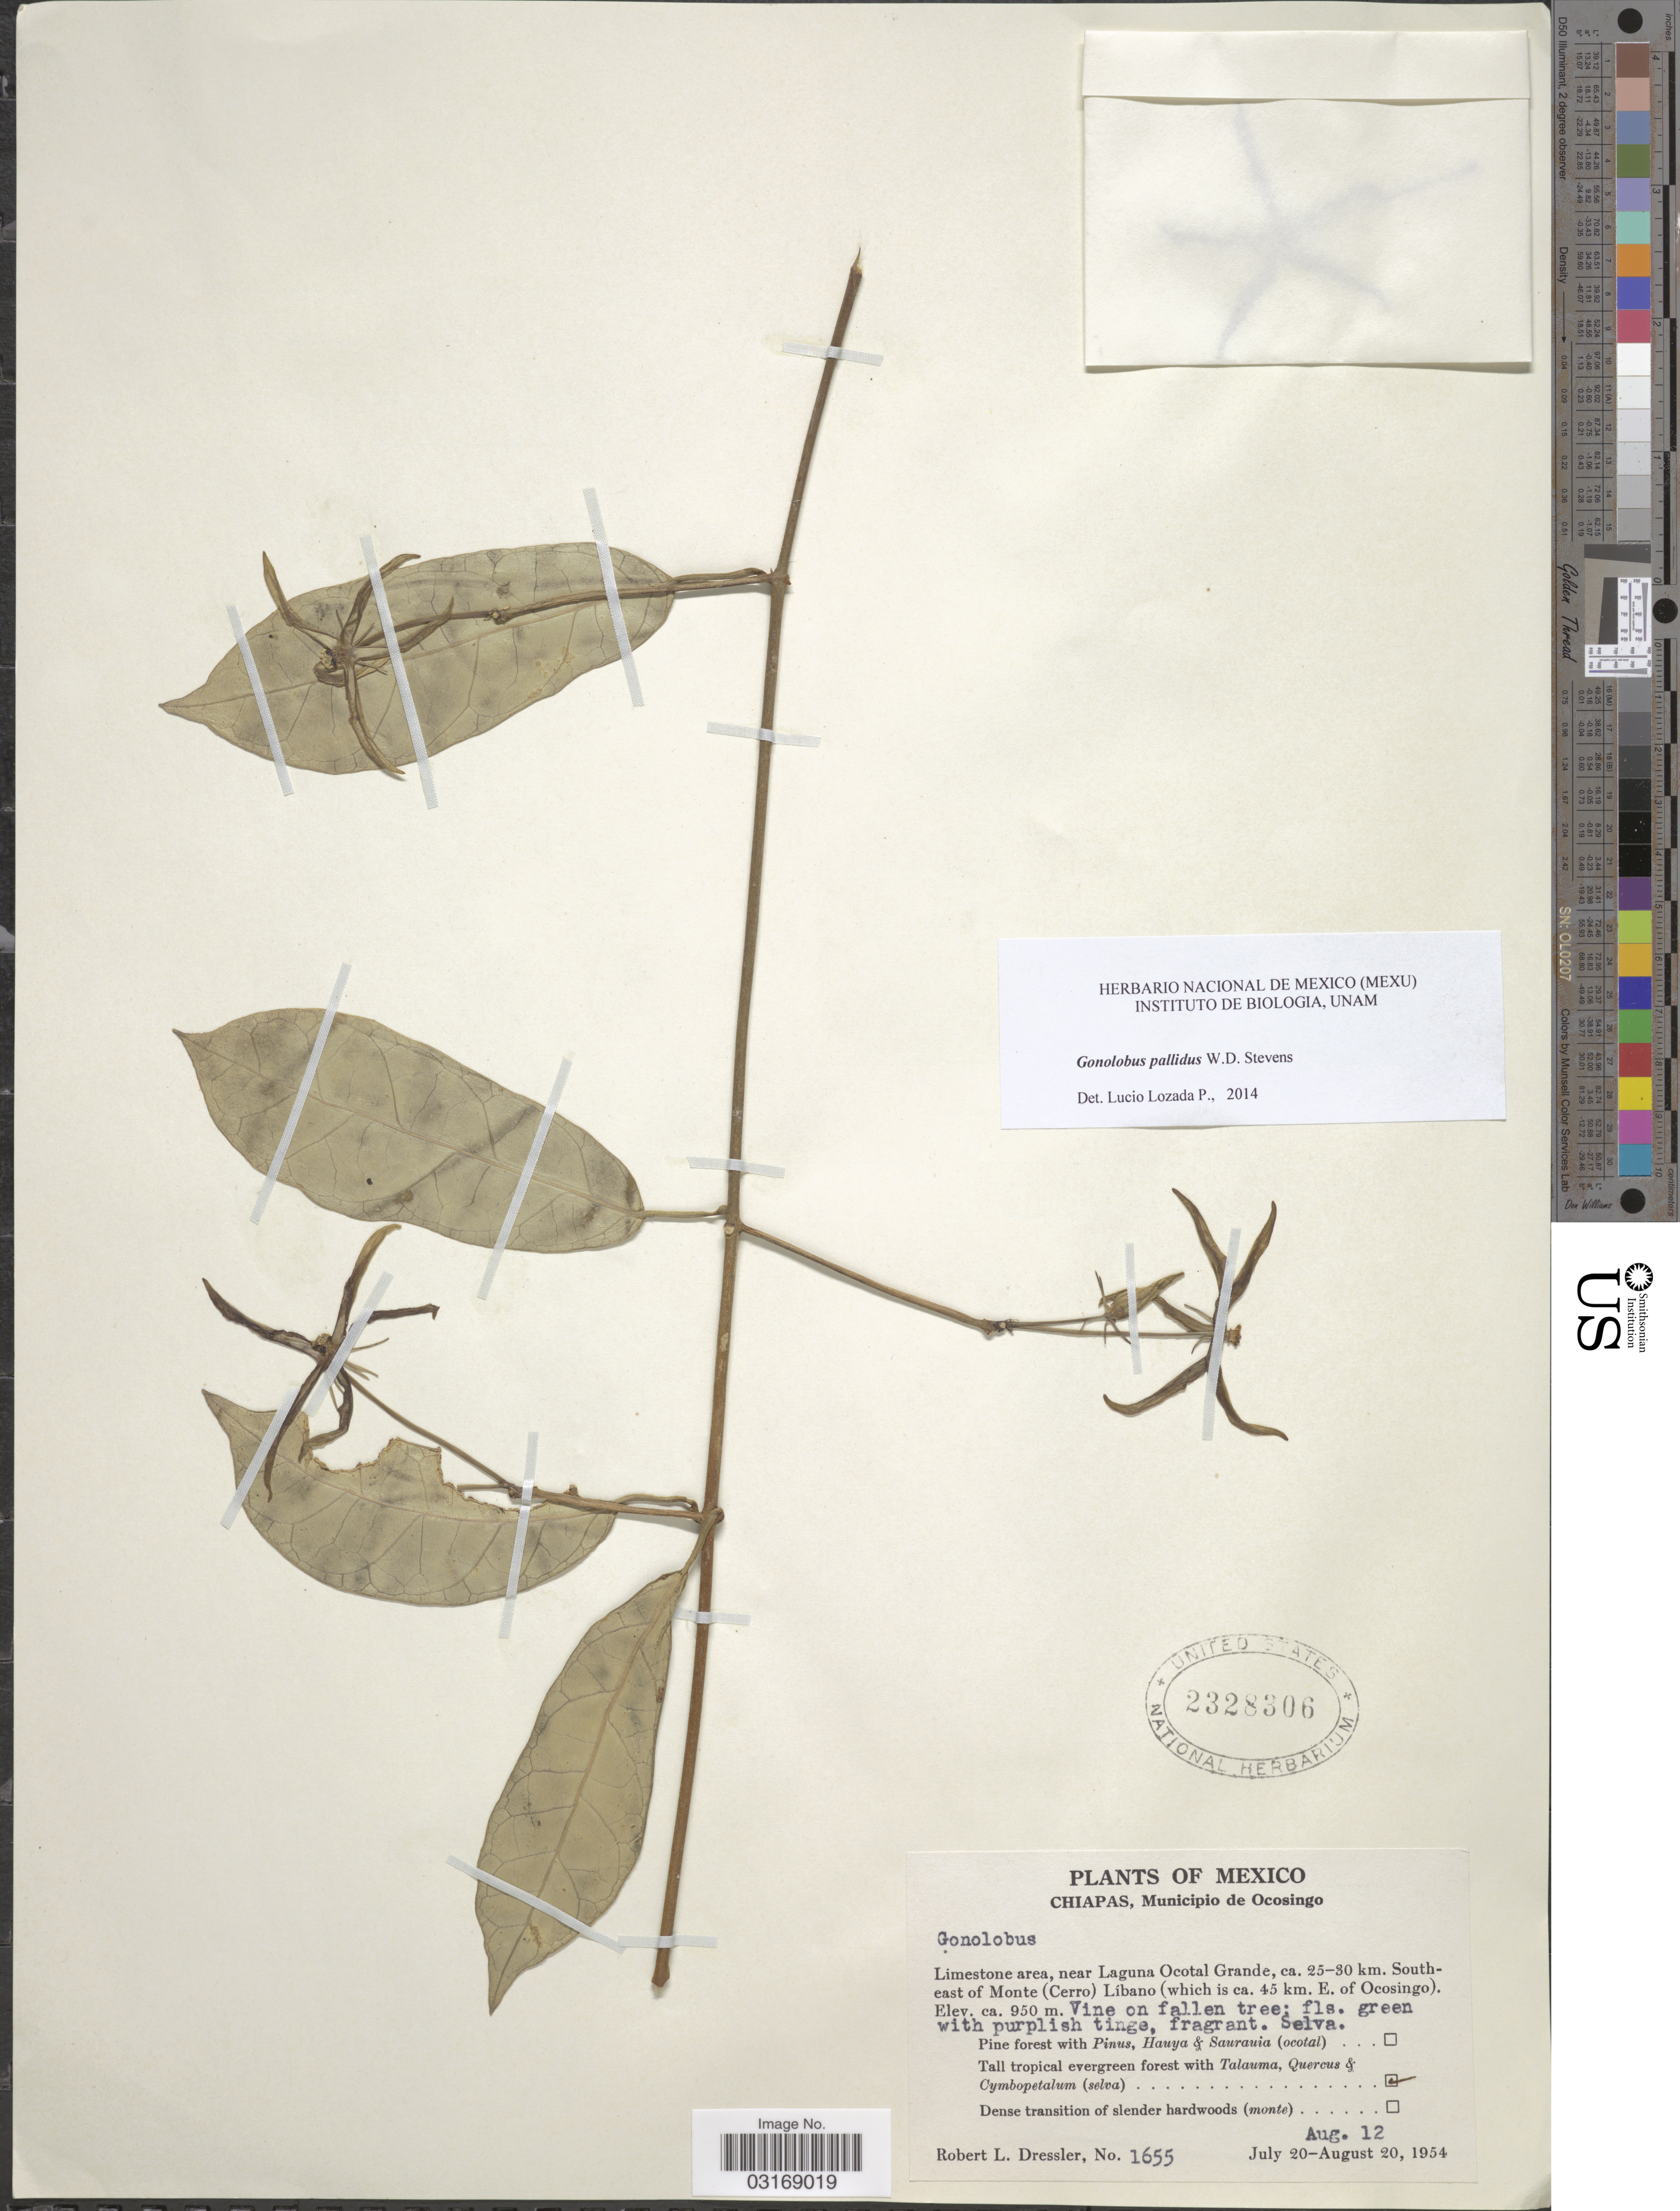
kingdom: Plantae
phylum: Tracheophyta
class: Magnoliopsida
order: Gentianales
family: Apocynaceae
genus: Gonolobus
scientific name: Gonolobus pallidus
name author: W.D. Stevens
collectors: R. Dressler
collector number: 1655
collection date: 1954-08-12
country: Mexico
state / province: Chiapas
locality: Municipio de Ocosingo, Limestone area, near Laguna Ocotal Grande, ca. 25-30 km. South-east of Monte (cerro) Líbano (which is ca. 45 km. E. of Ocosingo).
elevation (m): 950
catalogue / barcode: US 2328306